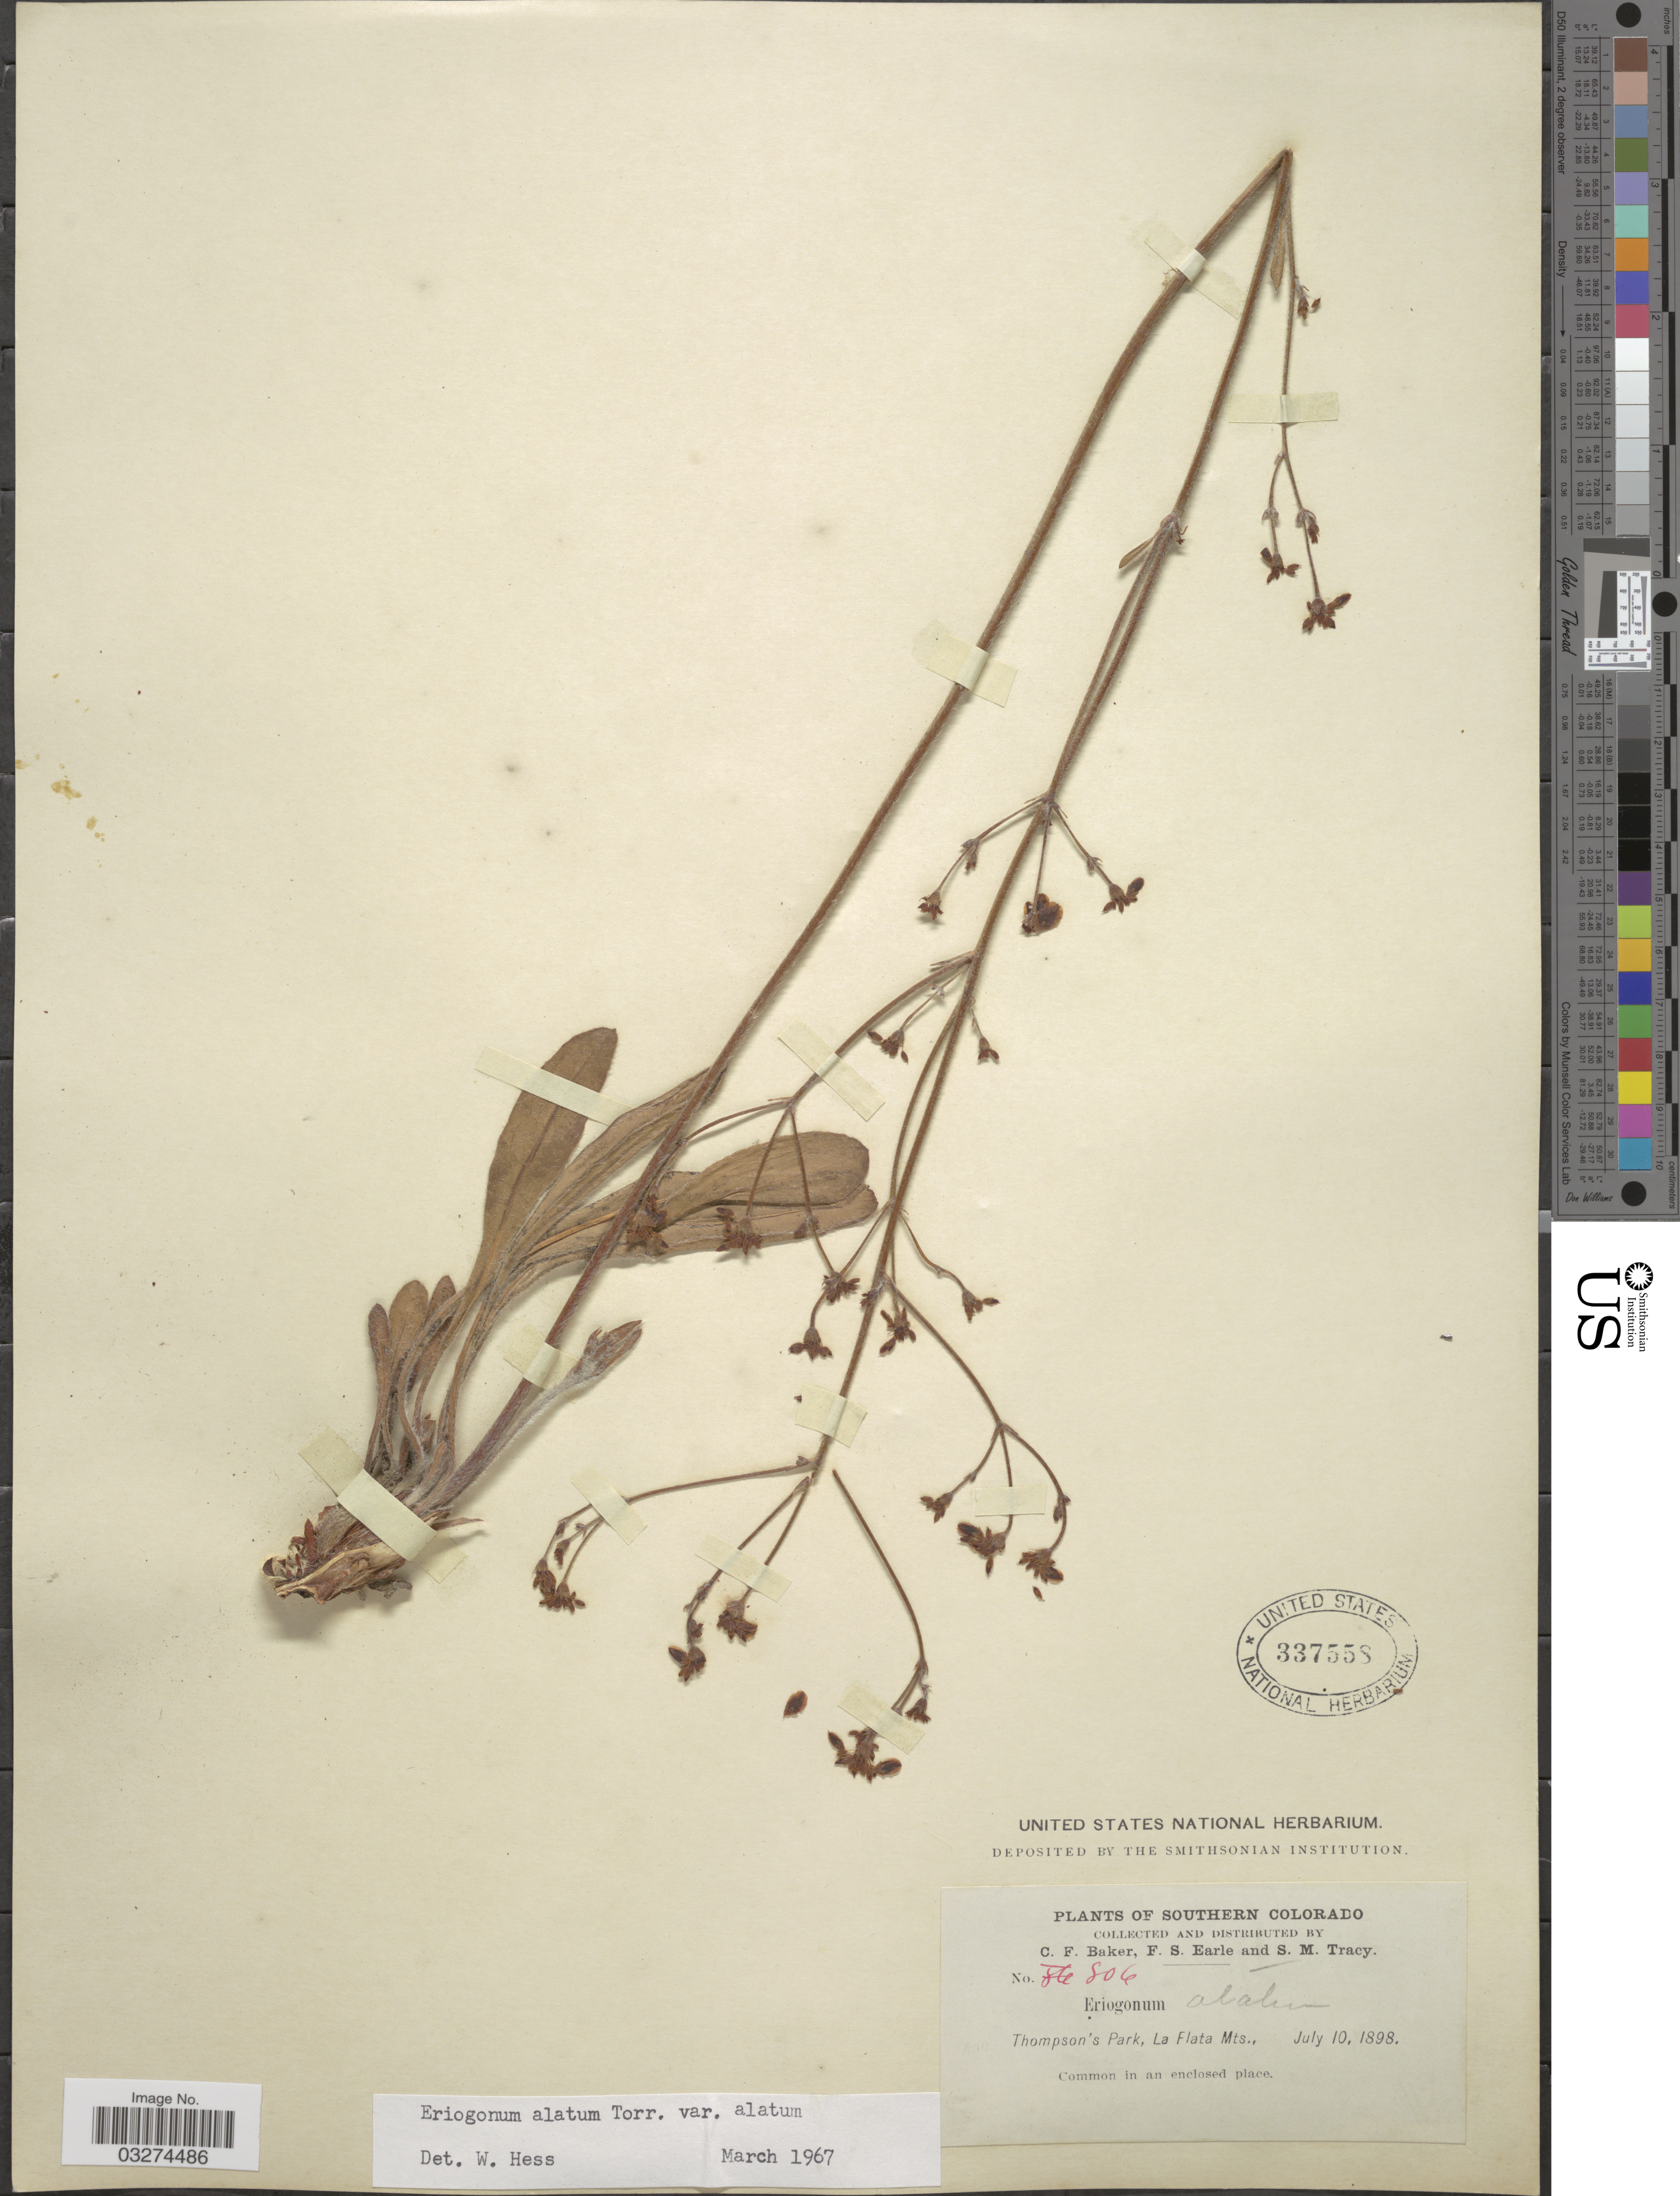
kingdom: Plantae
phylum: Tracheophyta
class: Magnoliopsida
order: Caryophyllales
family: Polygonaceae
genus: Eriogonum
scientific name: Eriogonum alatum var. alatum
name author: Torr.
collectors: C. F. Baker, F. S. Earle & S. M. Tracy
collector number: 806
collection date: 1898-07-10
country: United States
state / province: Colorado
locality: Southern Colorado, Thompson's Park, La Flata Mts.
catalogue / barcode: US 337558